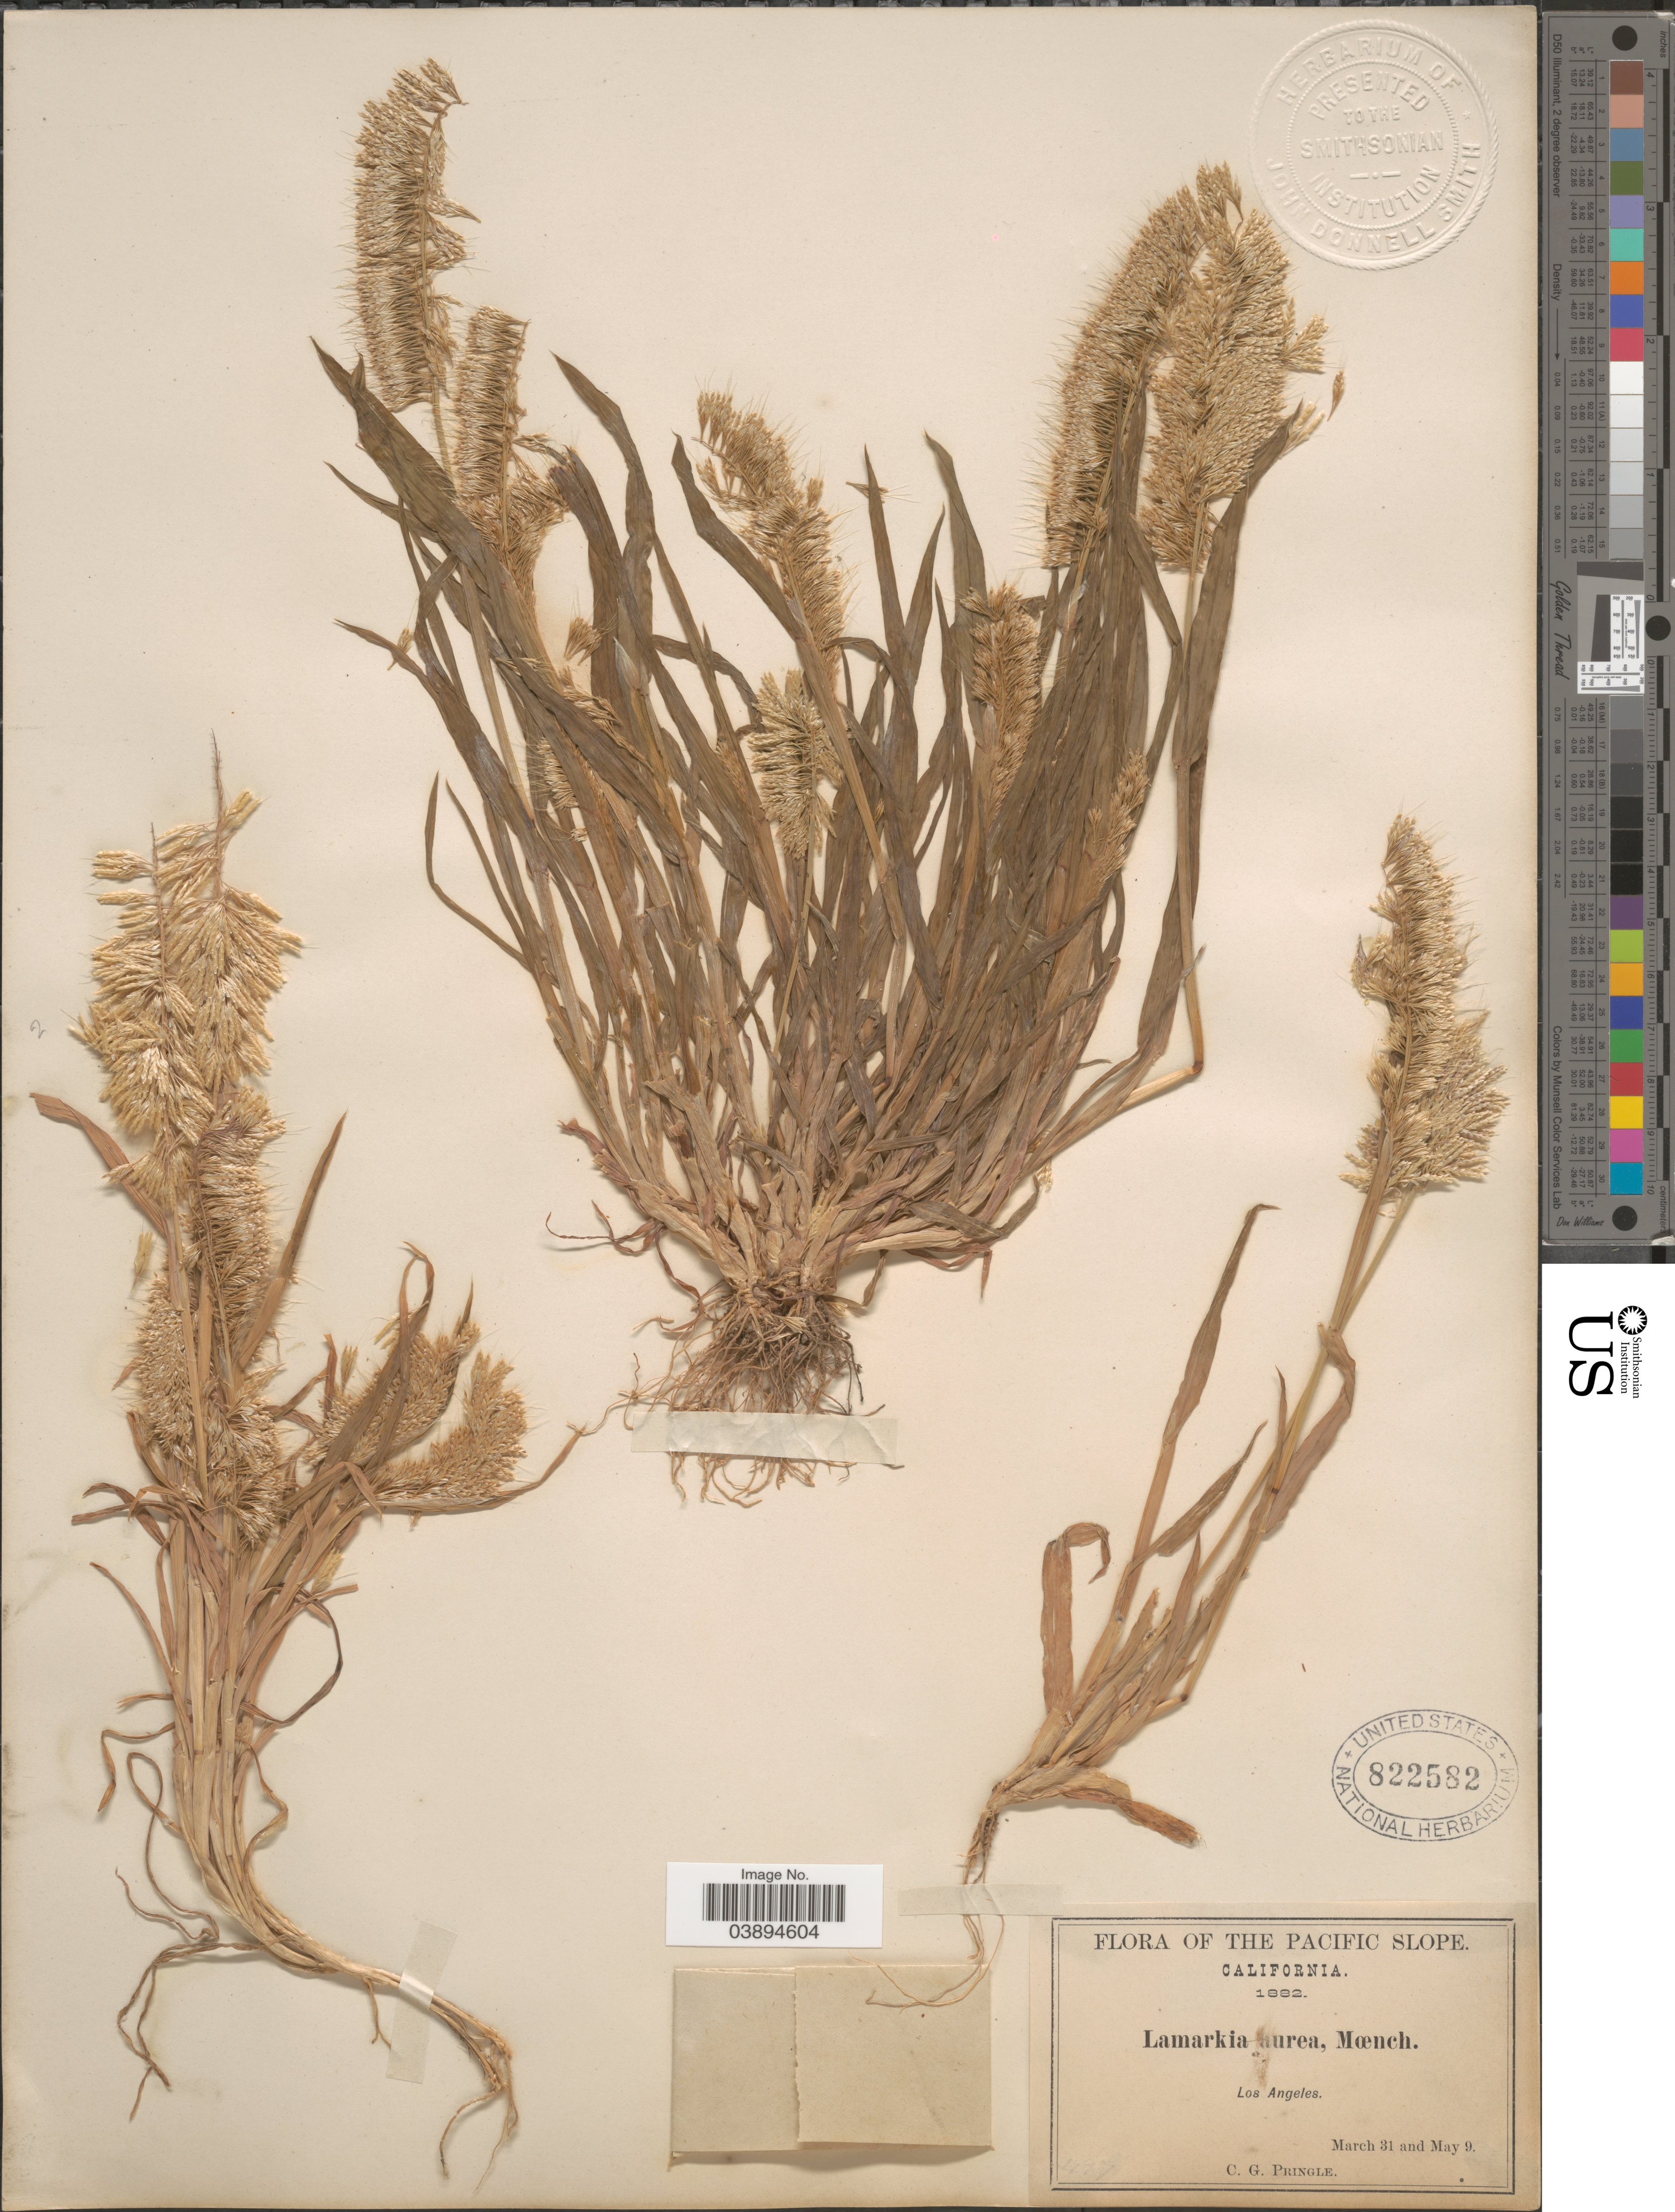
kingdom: Plantae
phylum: Tracheophyta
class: Liliopsida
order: Poales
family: Poaceae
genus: Lamarckia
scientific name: Lamarckia aurea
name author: (L.) Moench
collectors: C. G. Pringle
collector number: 477*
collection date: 1882-03-31/1882-05-09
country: United States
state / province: California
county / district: Los Angeles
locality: The Pacific Slope. Los Angeles.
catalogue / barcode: US 822582